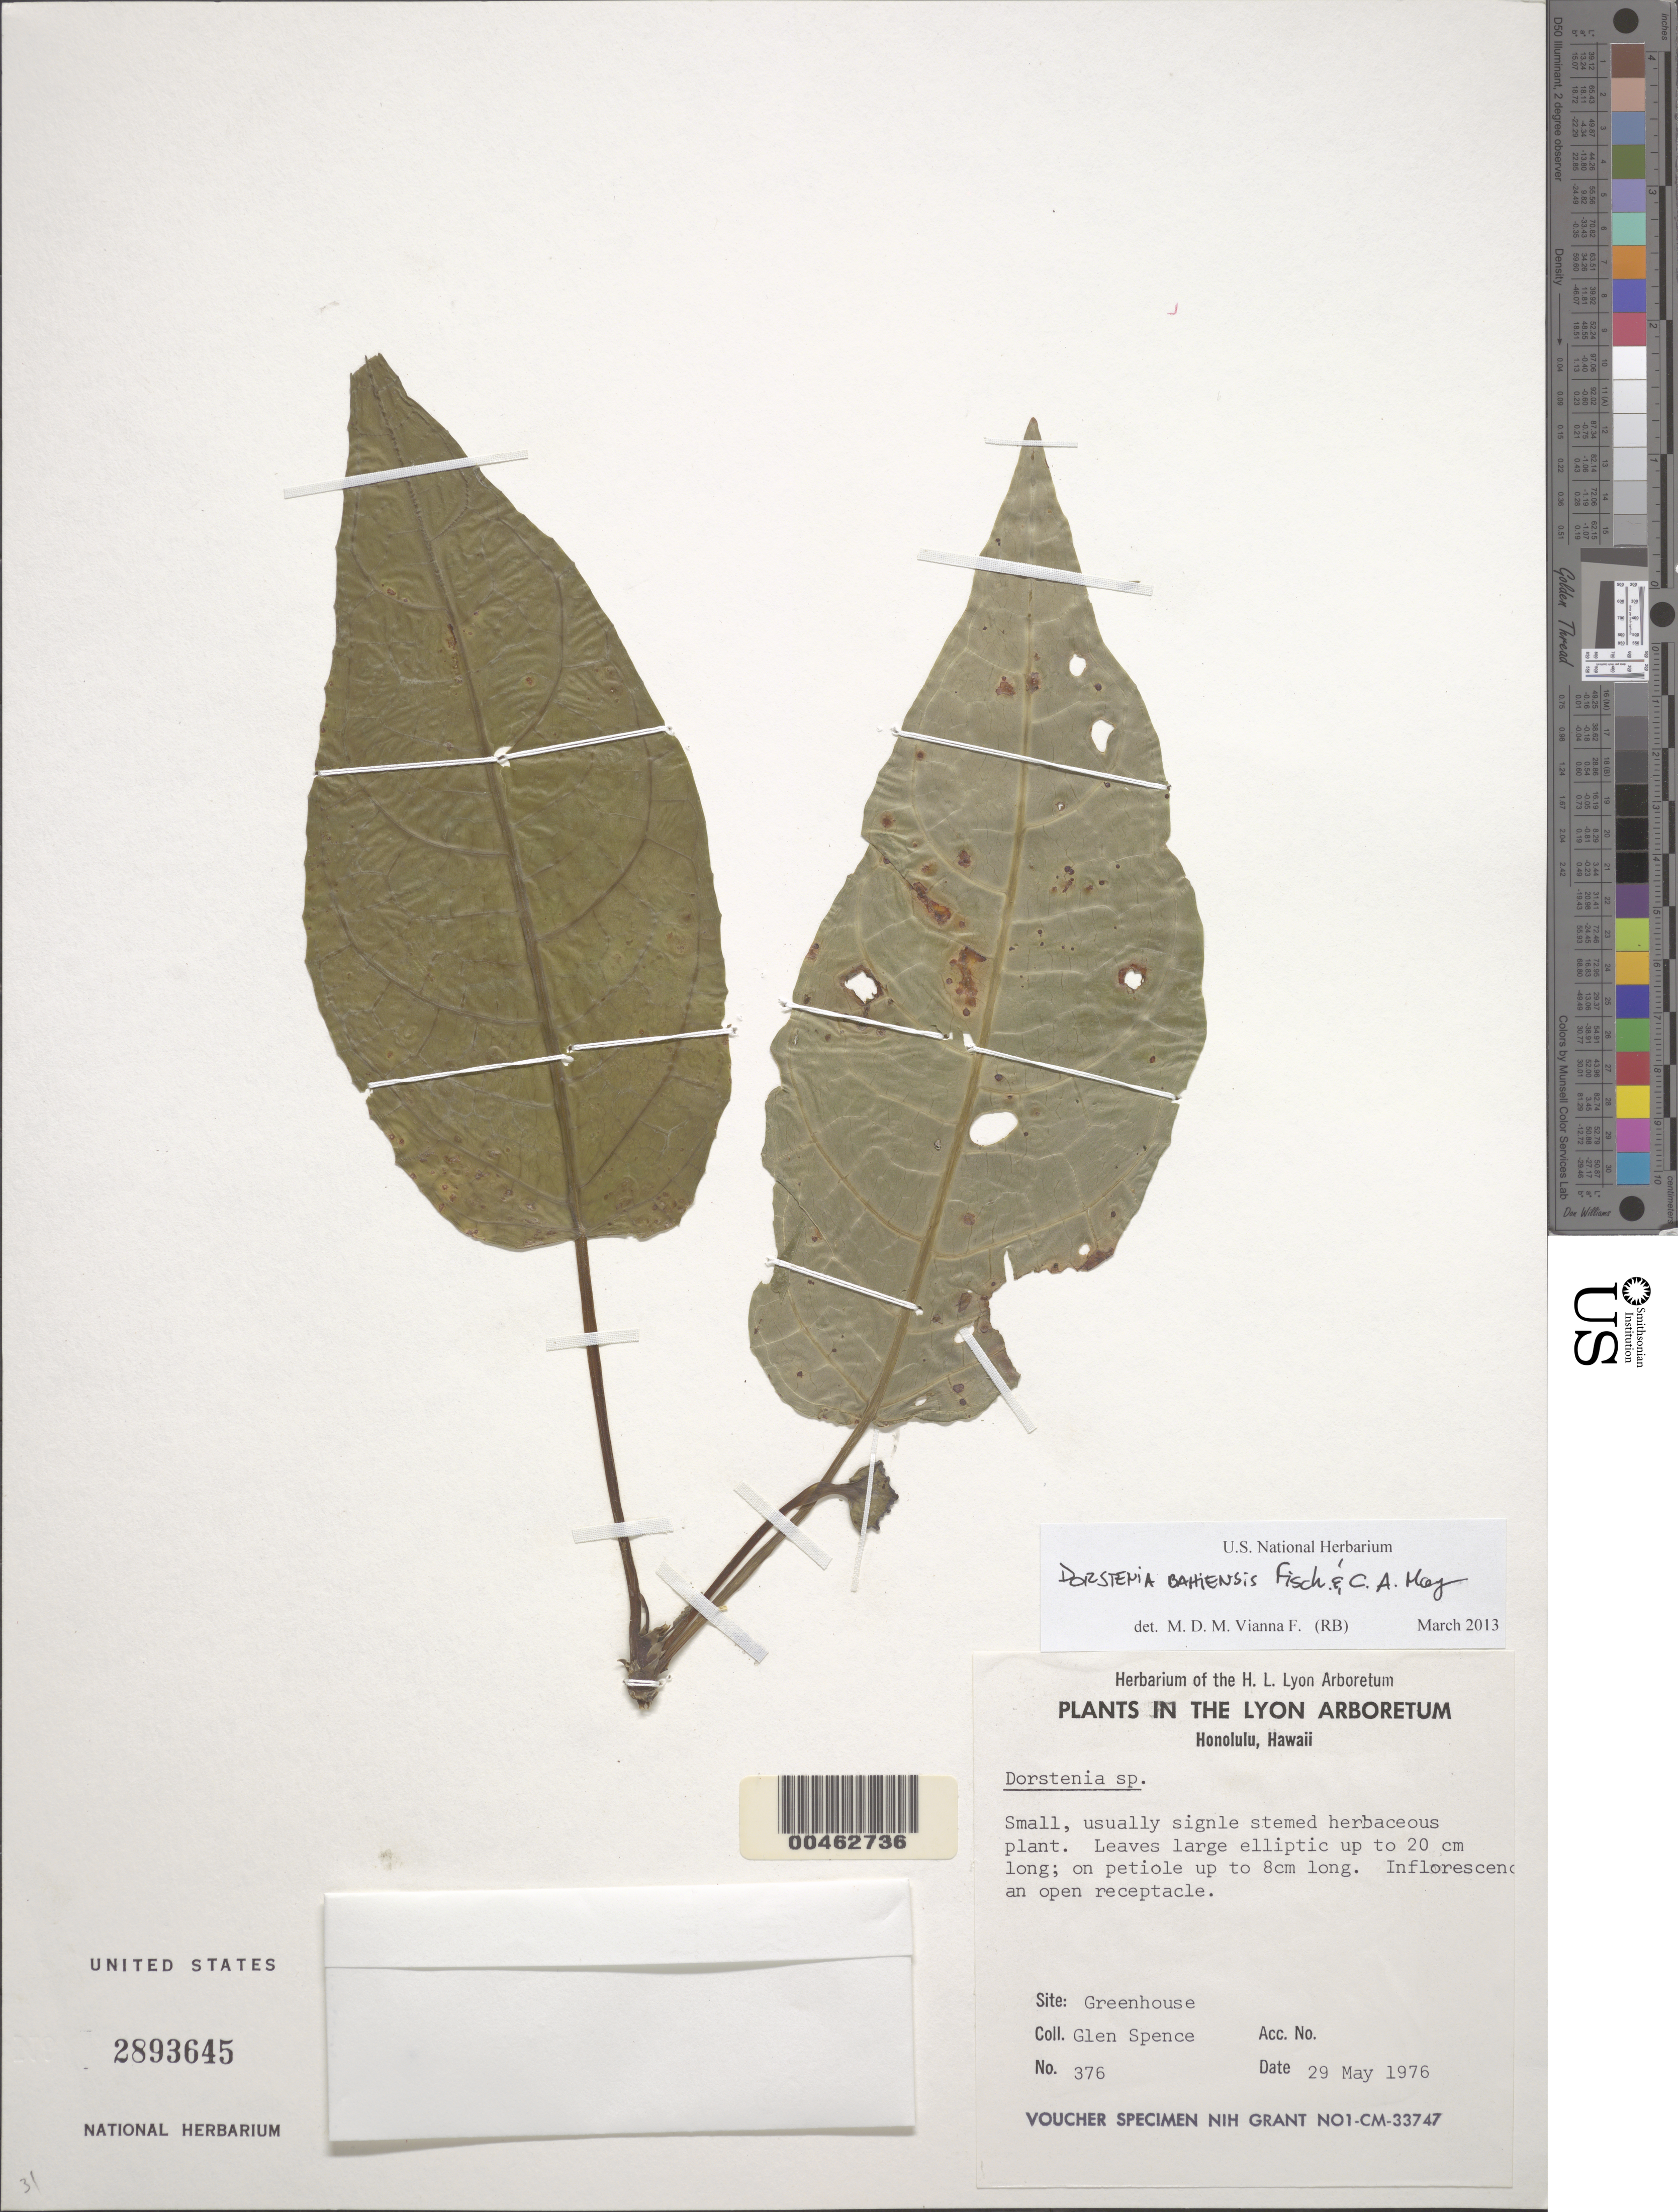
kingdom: Plantae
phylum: Tracheophyta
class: Magnoliopsida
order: Rosales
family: Moraceae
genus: Dorstenia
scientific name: Dorstenia bahiensis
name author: Klotzsch ex Fisch. & C.A. Mey.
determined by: Vianna Filho, M. D. M.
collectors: G. Spence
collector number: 376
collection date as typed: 29 May 1976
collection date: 1976-05-29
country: United States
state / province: Hawaii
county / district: Honolulu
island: Oahu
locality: Honolulu, Herbarium of the H.L. Lyon Arboretum, Greenhouse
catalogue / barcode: US 2893645